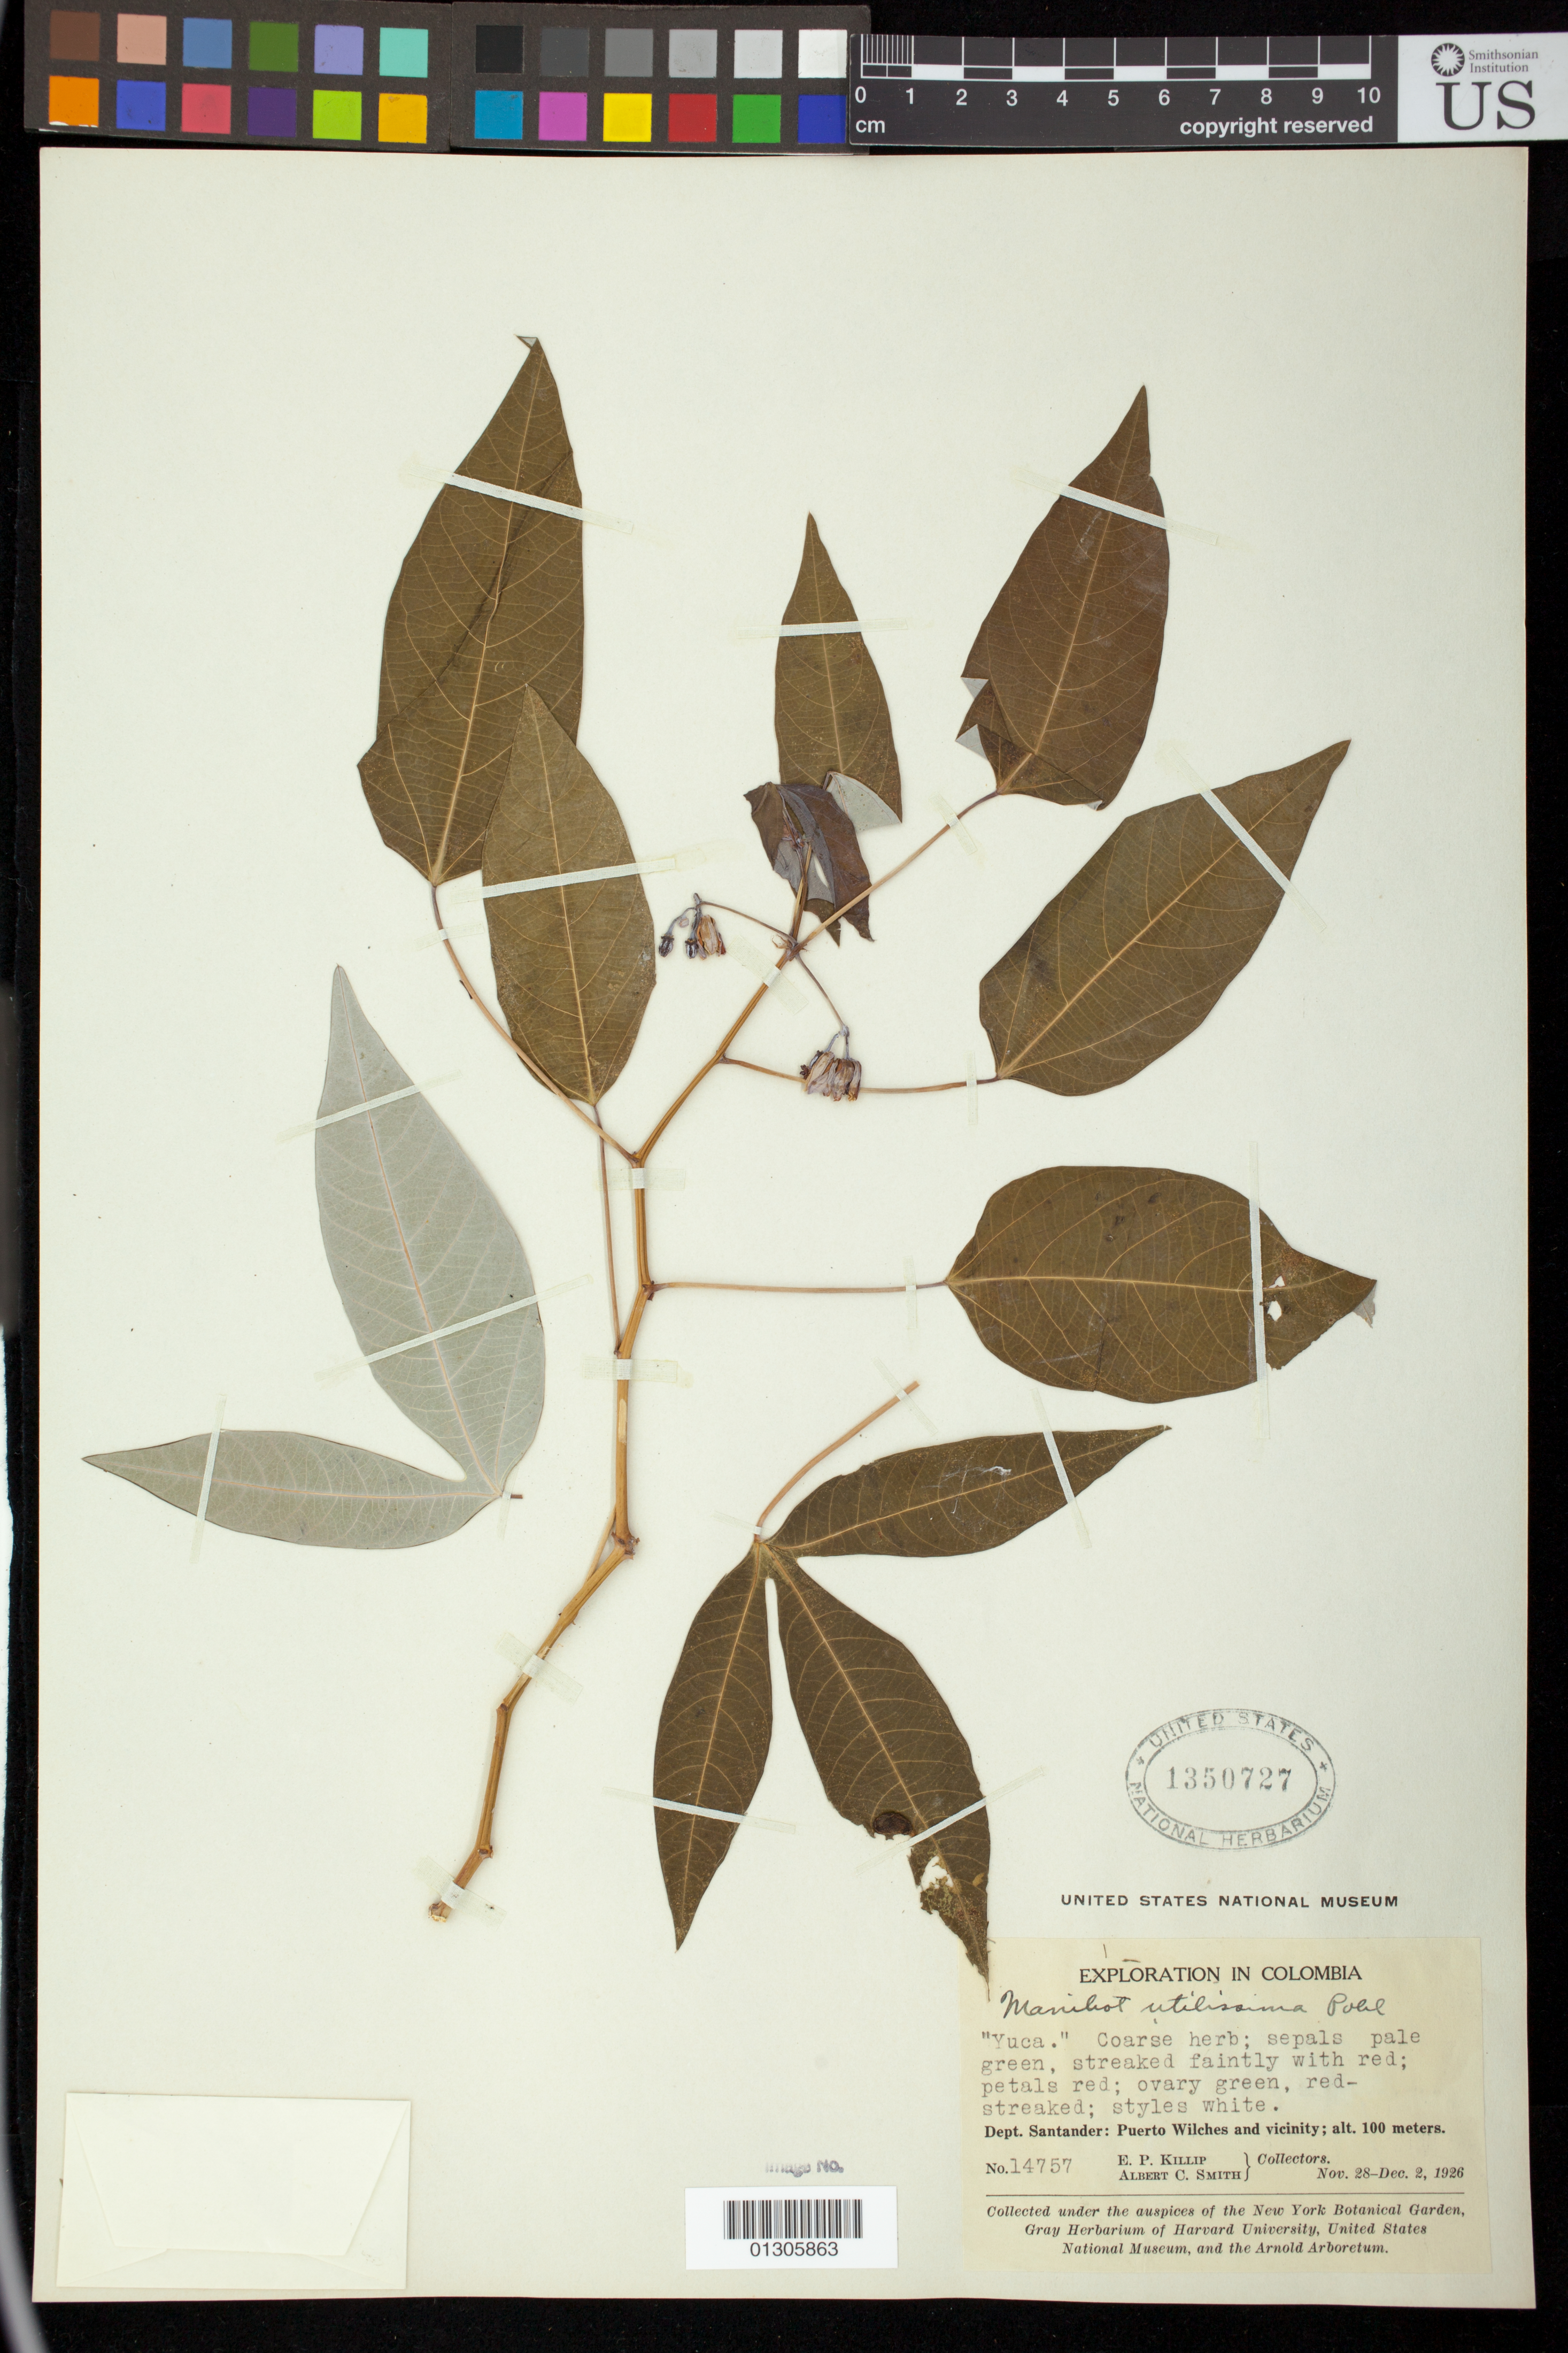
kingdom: Plantae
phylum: Tracheophyta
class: Magnoliopsida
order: Malpighiales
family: Euphorbiaceae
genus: Manihot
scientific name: Manihot esculenta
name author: Crantz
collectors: E. P. Killip & A. C. Smith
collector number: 14757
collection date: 1926-11-28/1926-12-02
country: Colombia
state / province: Santander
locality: Puerto Wilches and vicinity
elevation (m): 100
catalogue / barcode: US 1350727